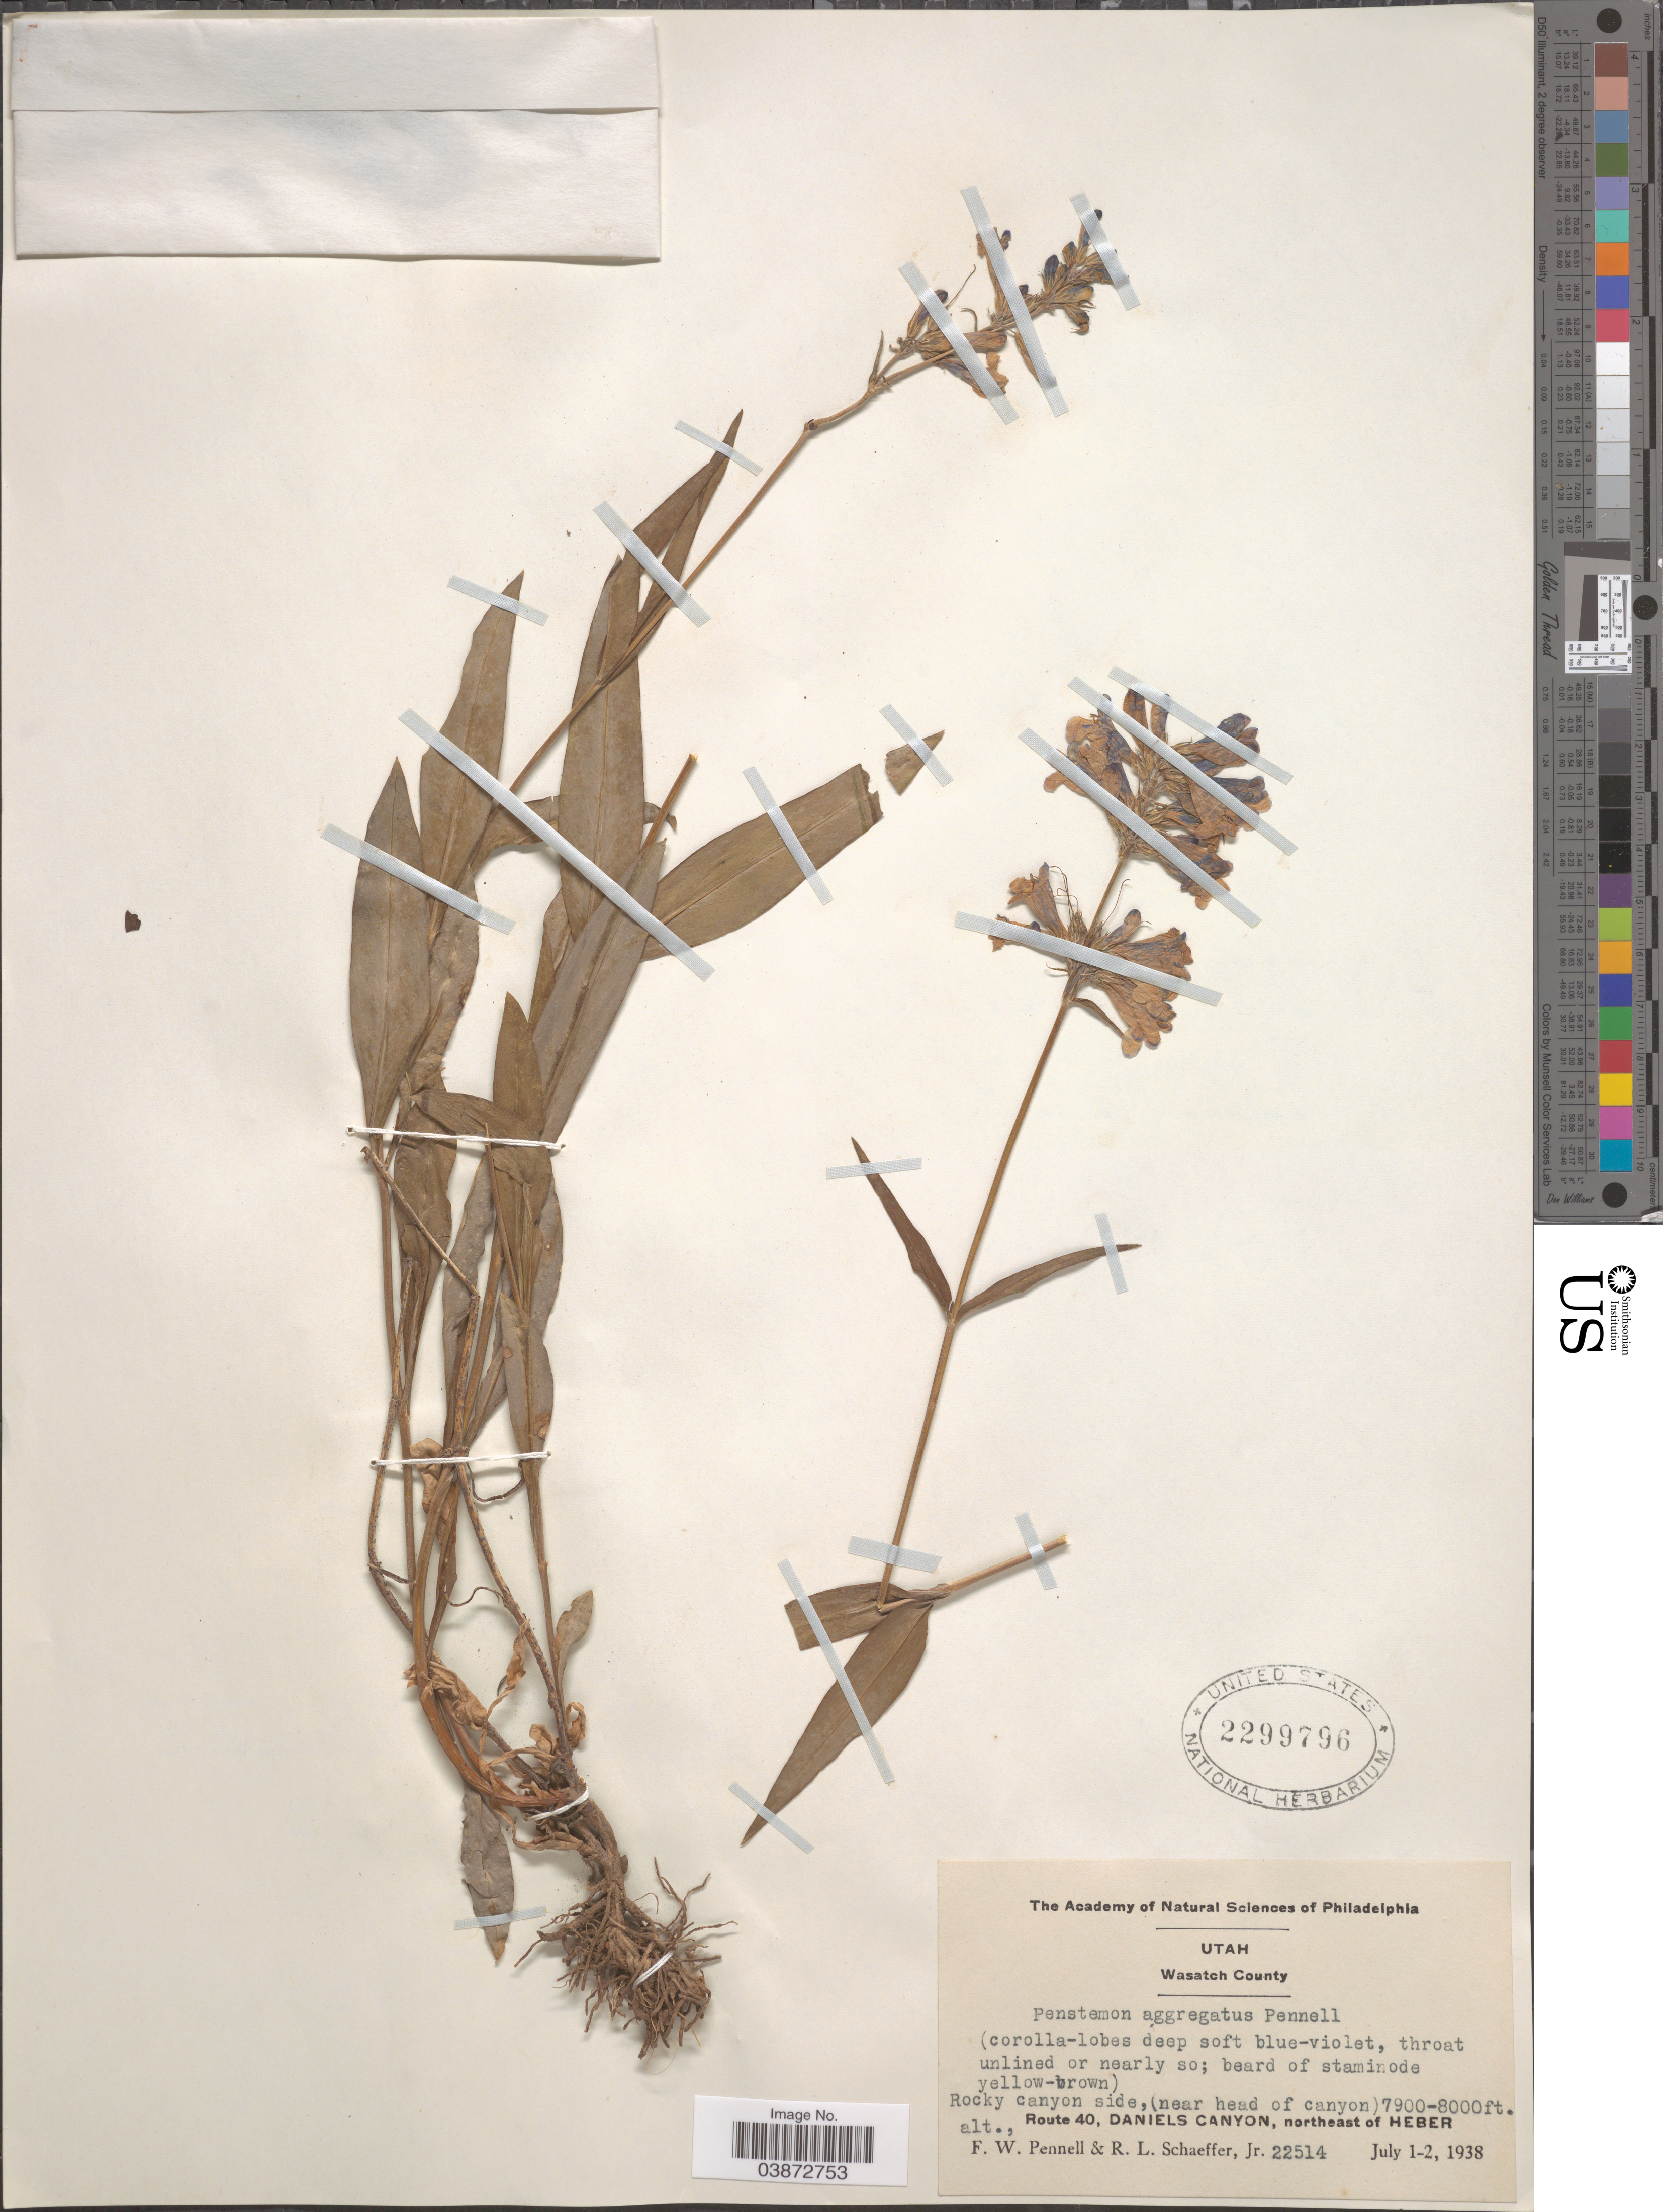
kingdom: Plantae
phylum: Tracheophyta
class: Magnoliopsida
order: Lamiales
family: Plantaginaceae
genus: Penstemon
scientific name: Penstemon aggregatus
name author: Pennell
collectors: F. W. Pennell & R. L. Schaeffer Jr.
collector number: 22514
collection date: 1938-07-01/1938-07-02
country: United States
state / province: Utah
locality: Wasatch County. Rocky canyon side, (near head of canyon). Route 40, Daniels Canyon, northeast of Heber.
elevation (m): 2408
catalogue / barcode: US 2299796